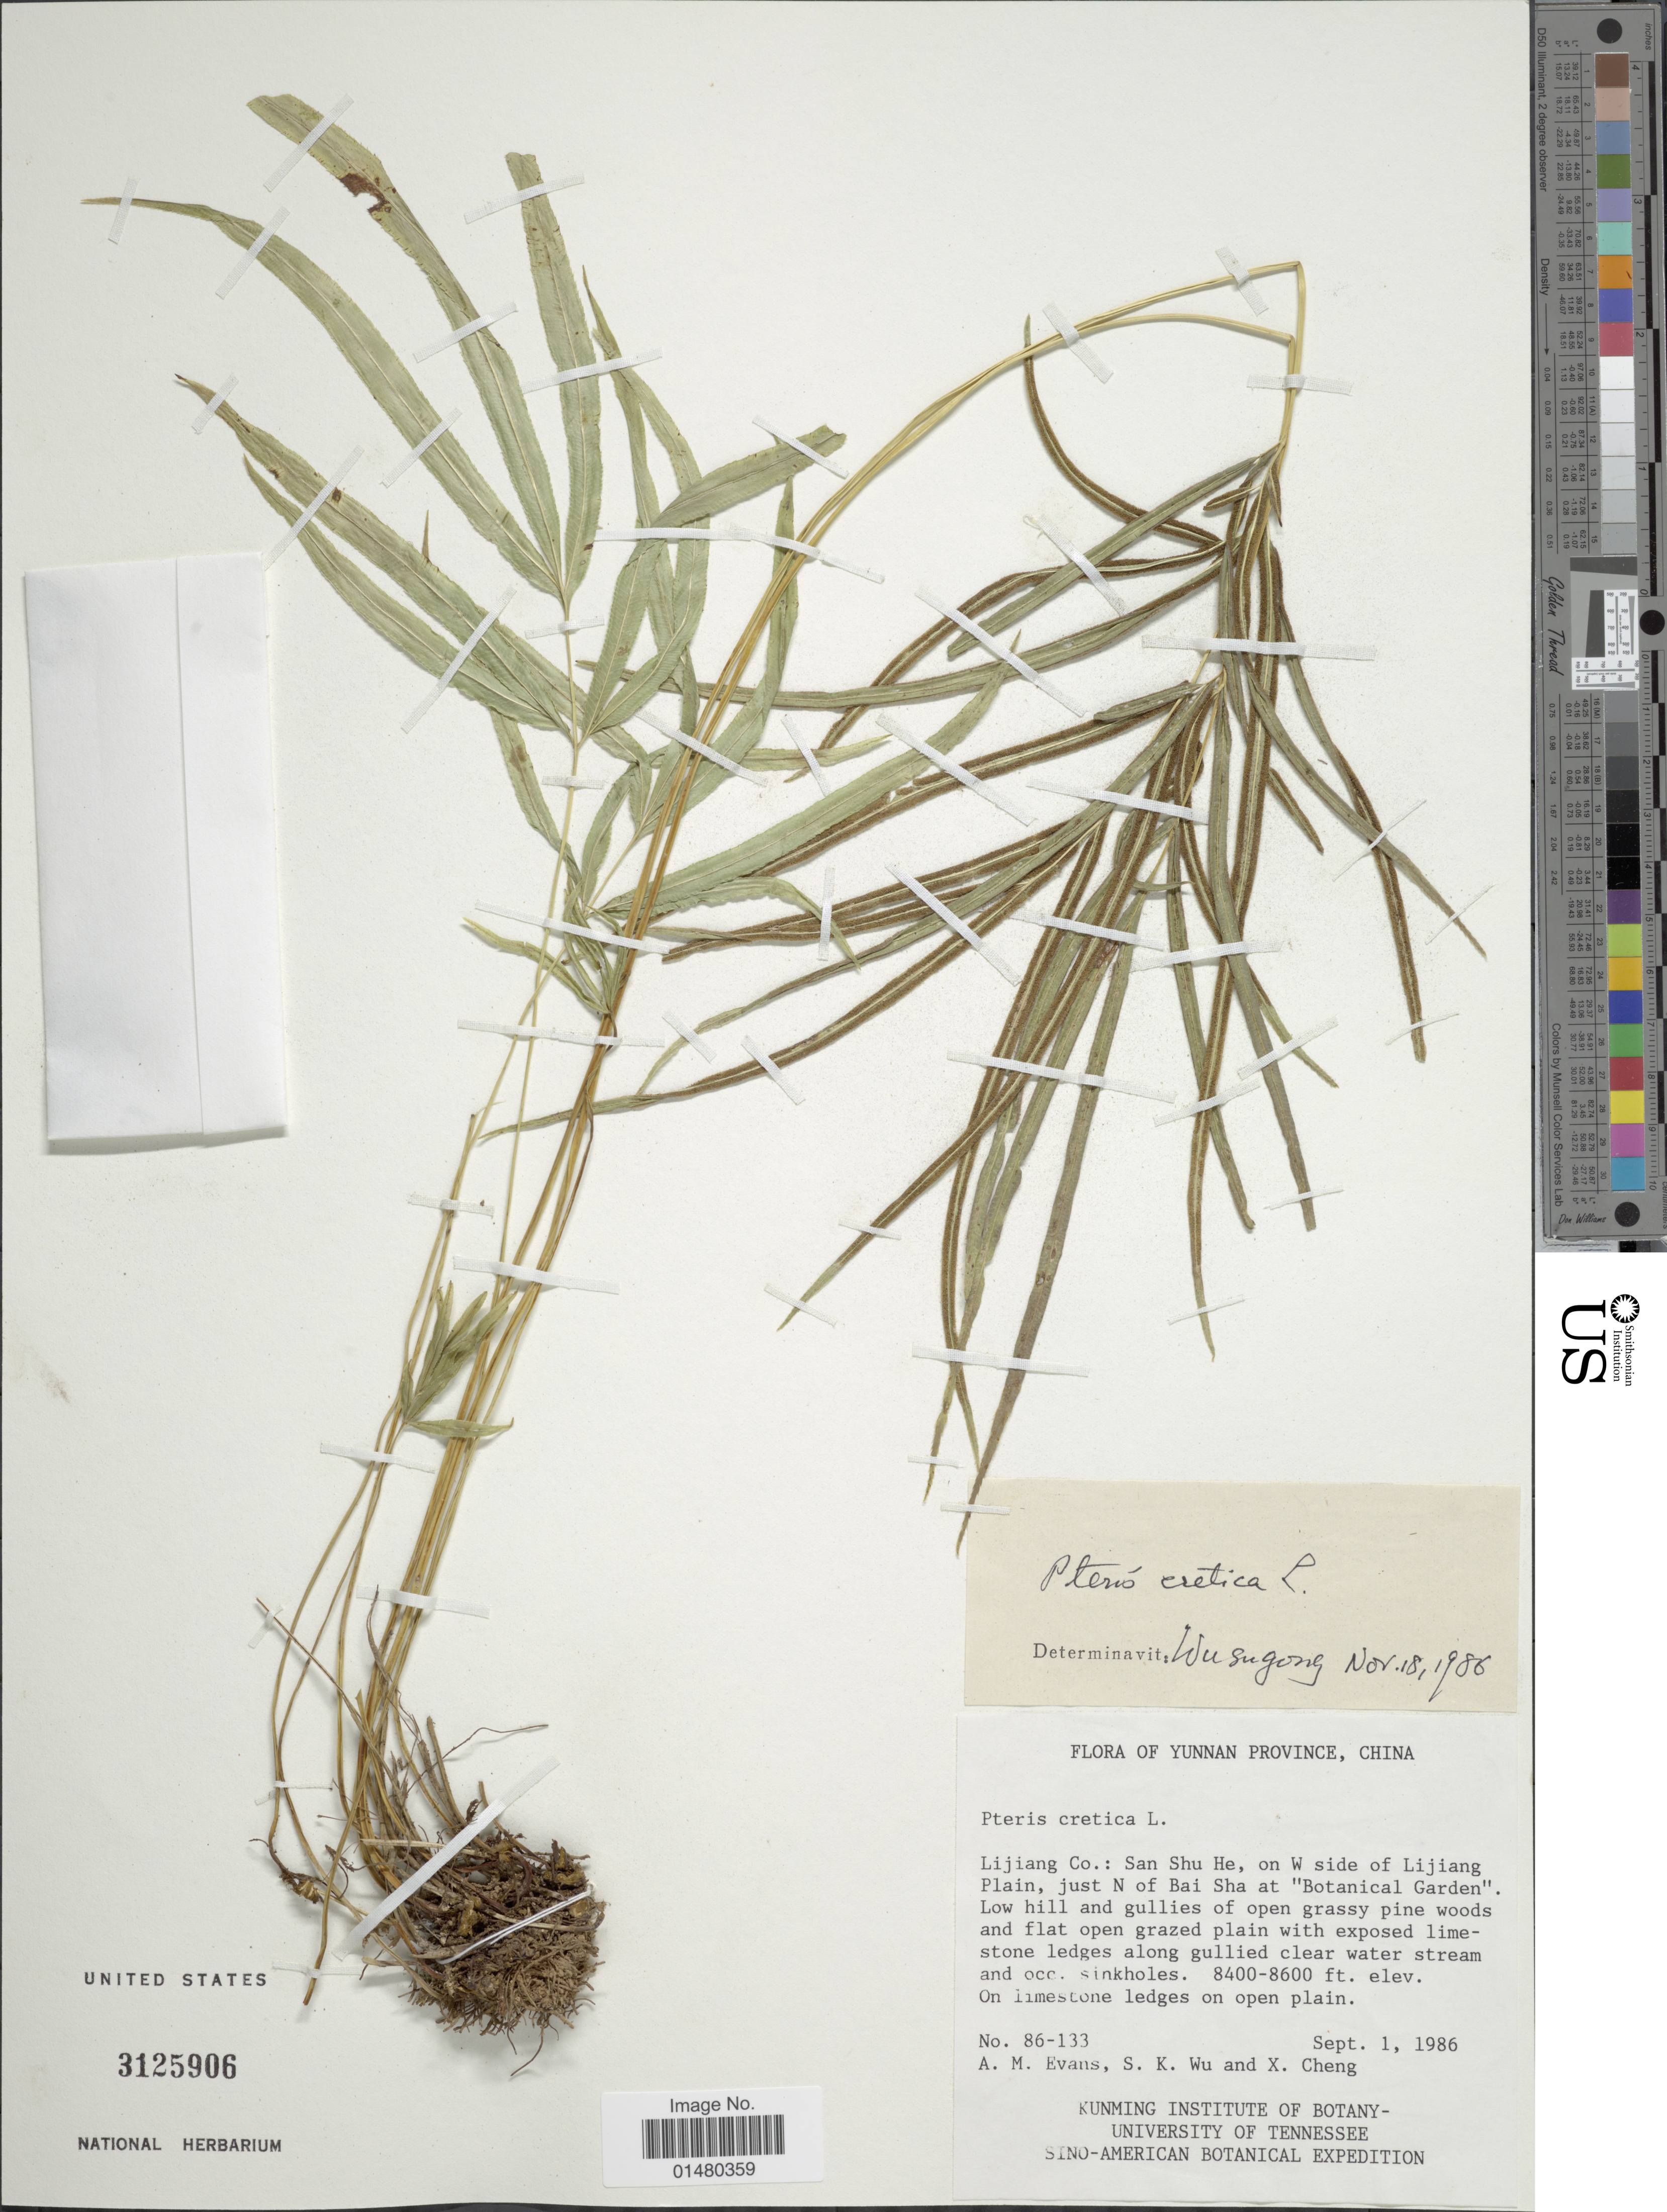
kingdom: Plantae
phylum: Tracheophyta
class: Polypodiopsida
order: Polypodiales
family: Pteridaceae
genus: Pteris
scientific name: Pteris cretica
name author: L.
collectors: A. M. Evans, S. K. Wu & X. Cheng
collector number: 86-133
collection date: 1986-09-01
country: China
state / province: Yunnan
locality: Lijiang Co.: San Shu He, on W side of Lijiang Plain, just N of Bai Sha at 'Botanical Garden'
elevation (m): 2560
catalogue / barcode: US 3125906